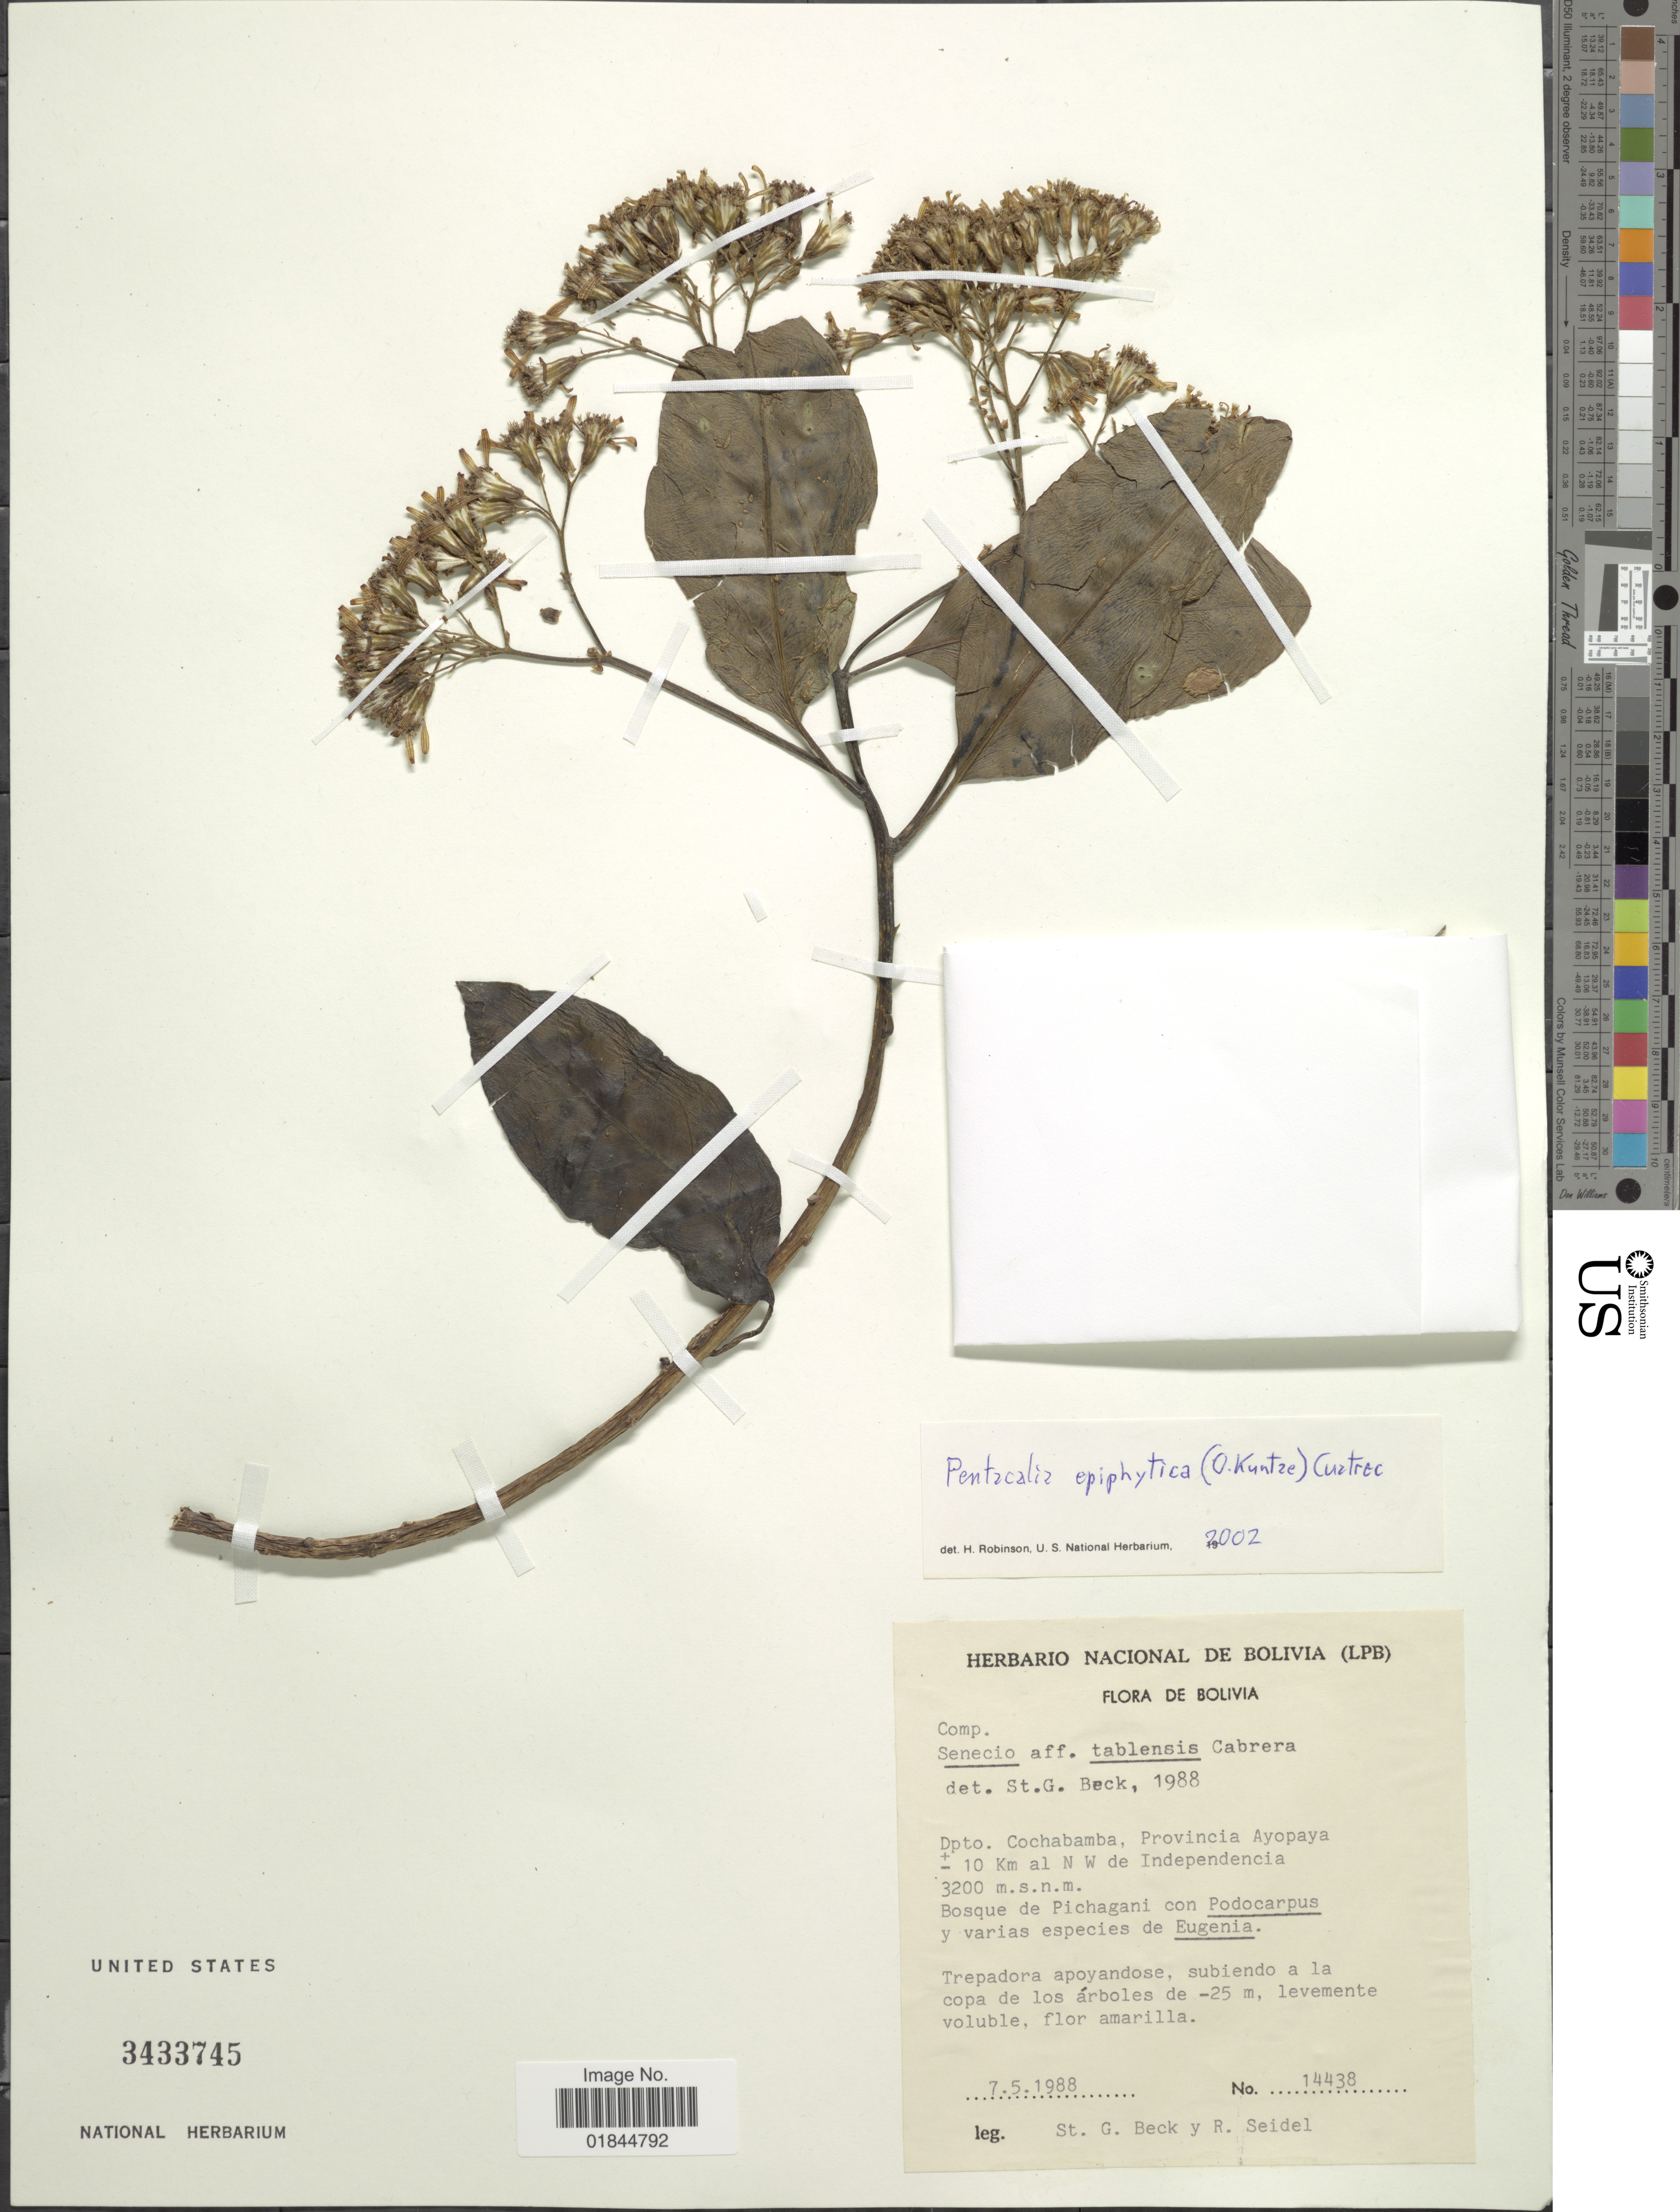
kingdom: Plantae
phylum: Tracheophyta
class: Magnoliopsida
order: Asterales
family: Asteraceae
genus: Pentacalia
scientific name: Pentacalia epiphytica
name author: (Kuntze) Cuatrec.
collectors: S. G. Beck & R. Seidel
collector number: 14438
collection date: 1988-05-07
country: Bolivia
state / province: Cochabamba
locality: Dpto. Cochabamba, Provincia Ayopaya 10 Km al N W de Independencia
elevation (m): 3200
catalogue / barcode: US 3433745